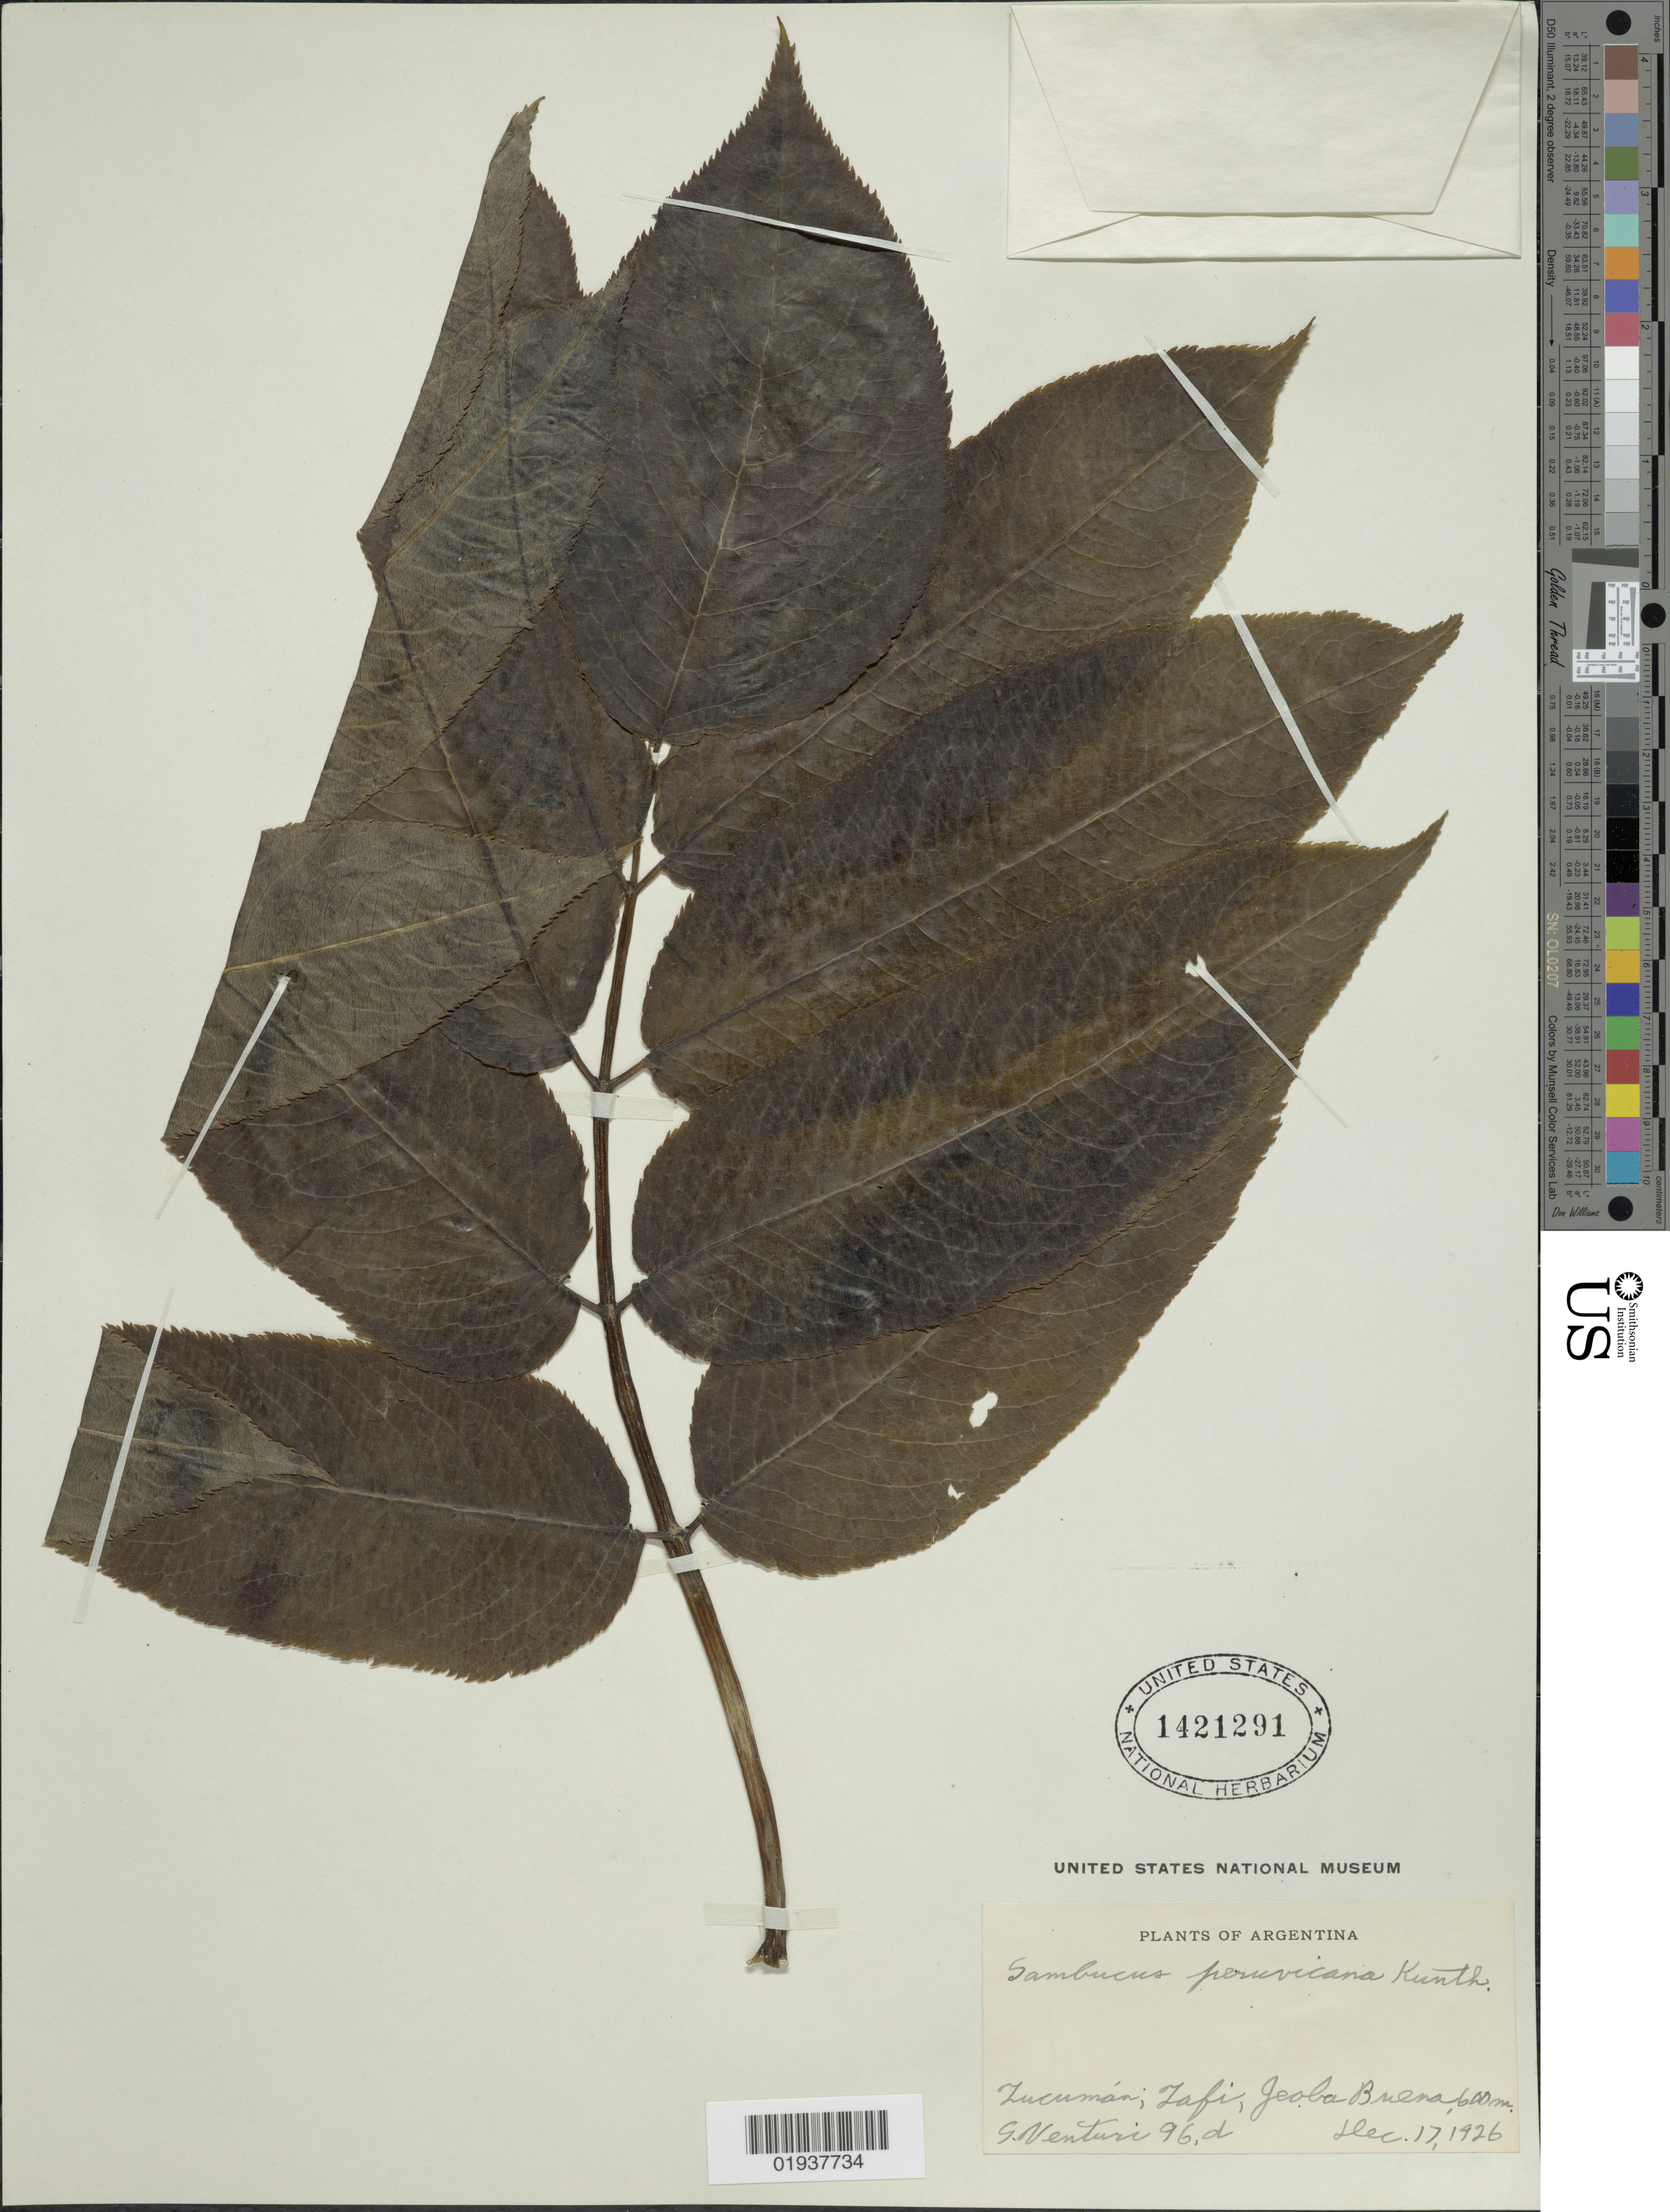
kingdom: Plantae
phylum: Tracheophyta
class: Magnoliopsida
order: Dipsacales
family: Viburnaceae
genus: Sambucus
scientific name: Sambucus peruviana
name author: Kunth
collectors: S. Venturi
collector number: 96,d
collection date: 1926-12-17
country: Argentina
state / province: Tucuman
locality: Tucumán; Tafi, Geoba Buena.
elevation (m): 600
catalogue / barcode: US 1421291